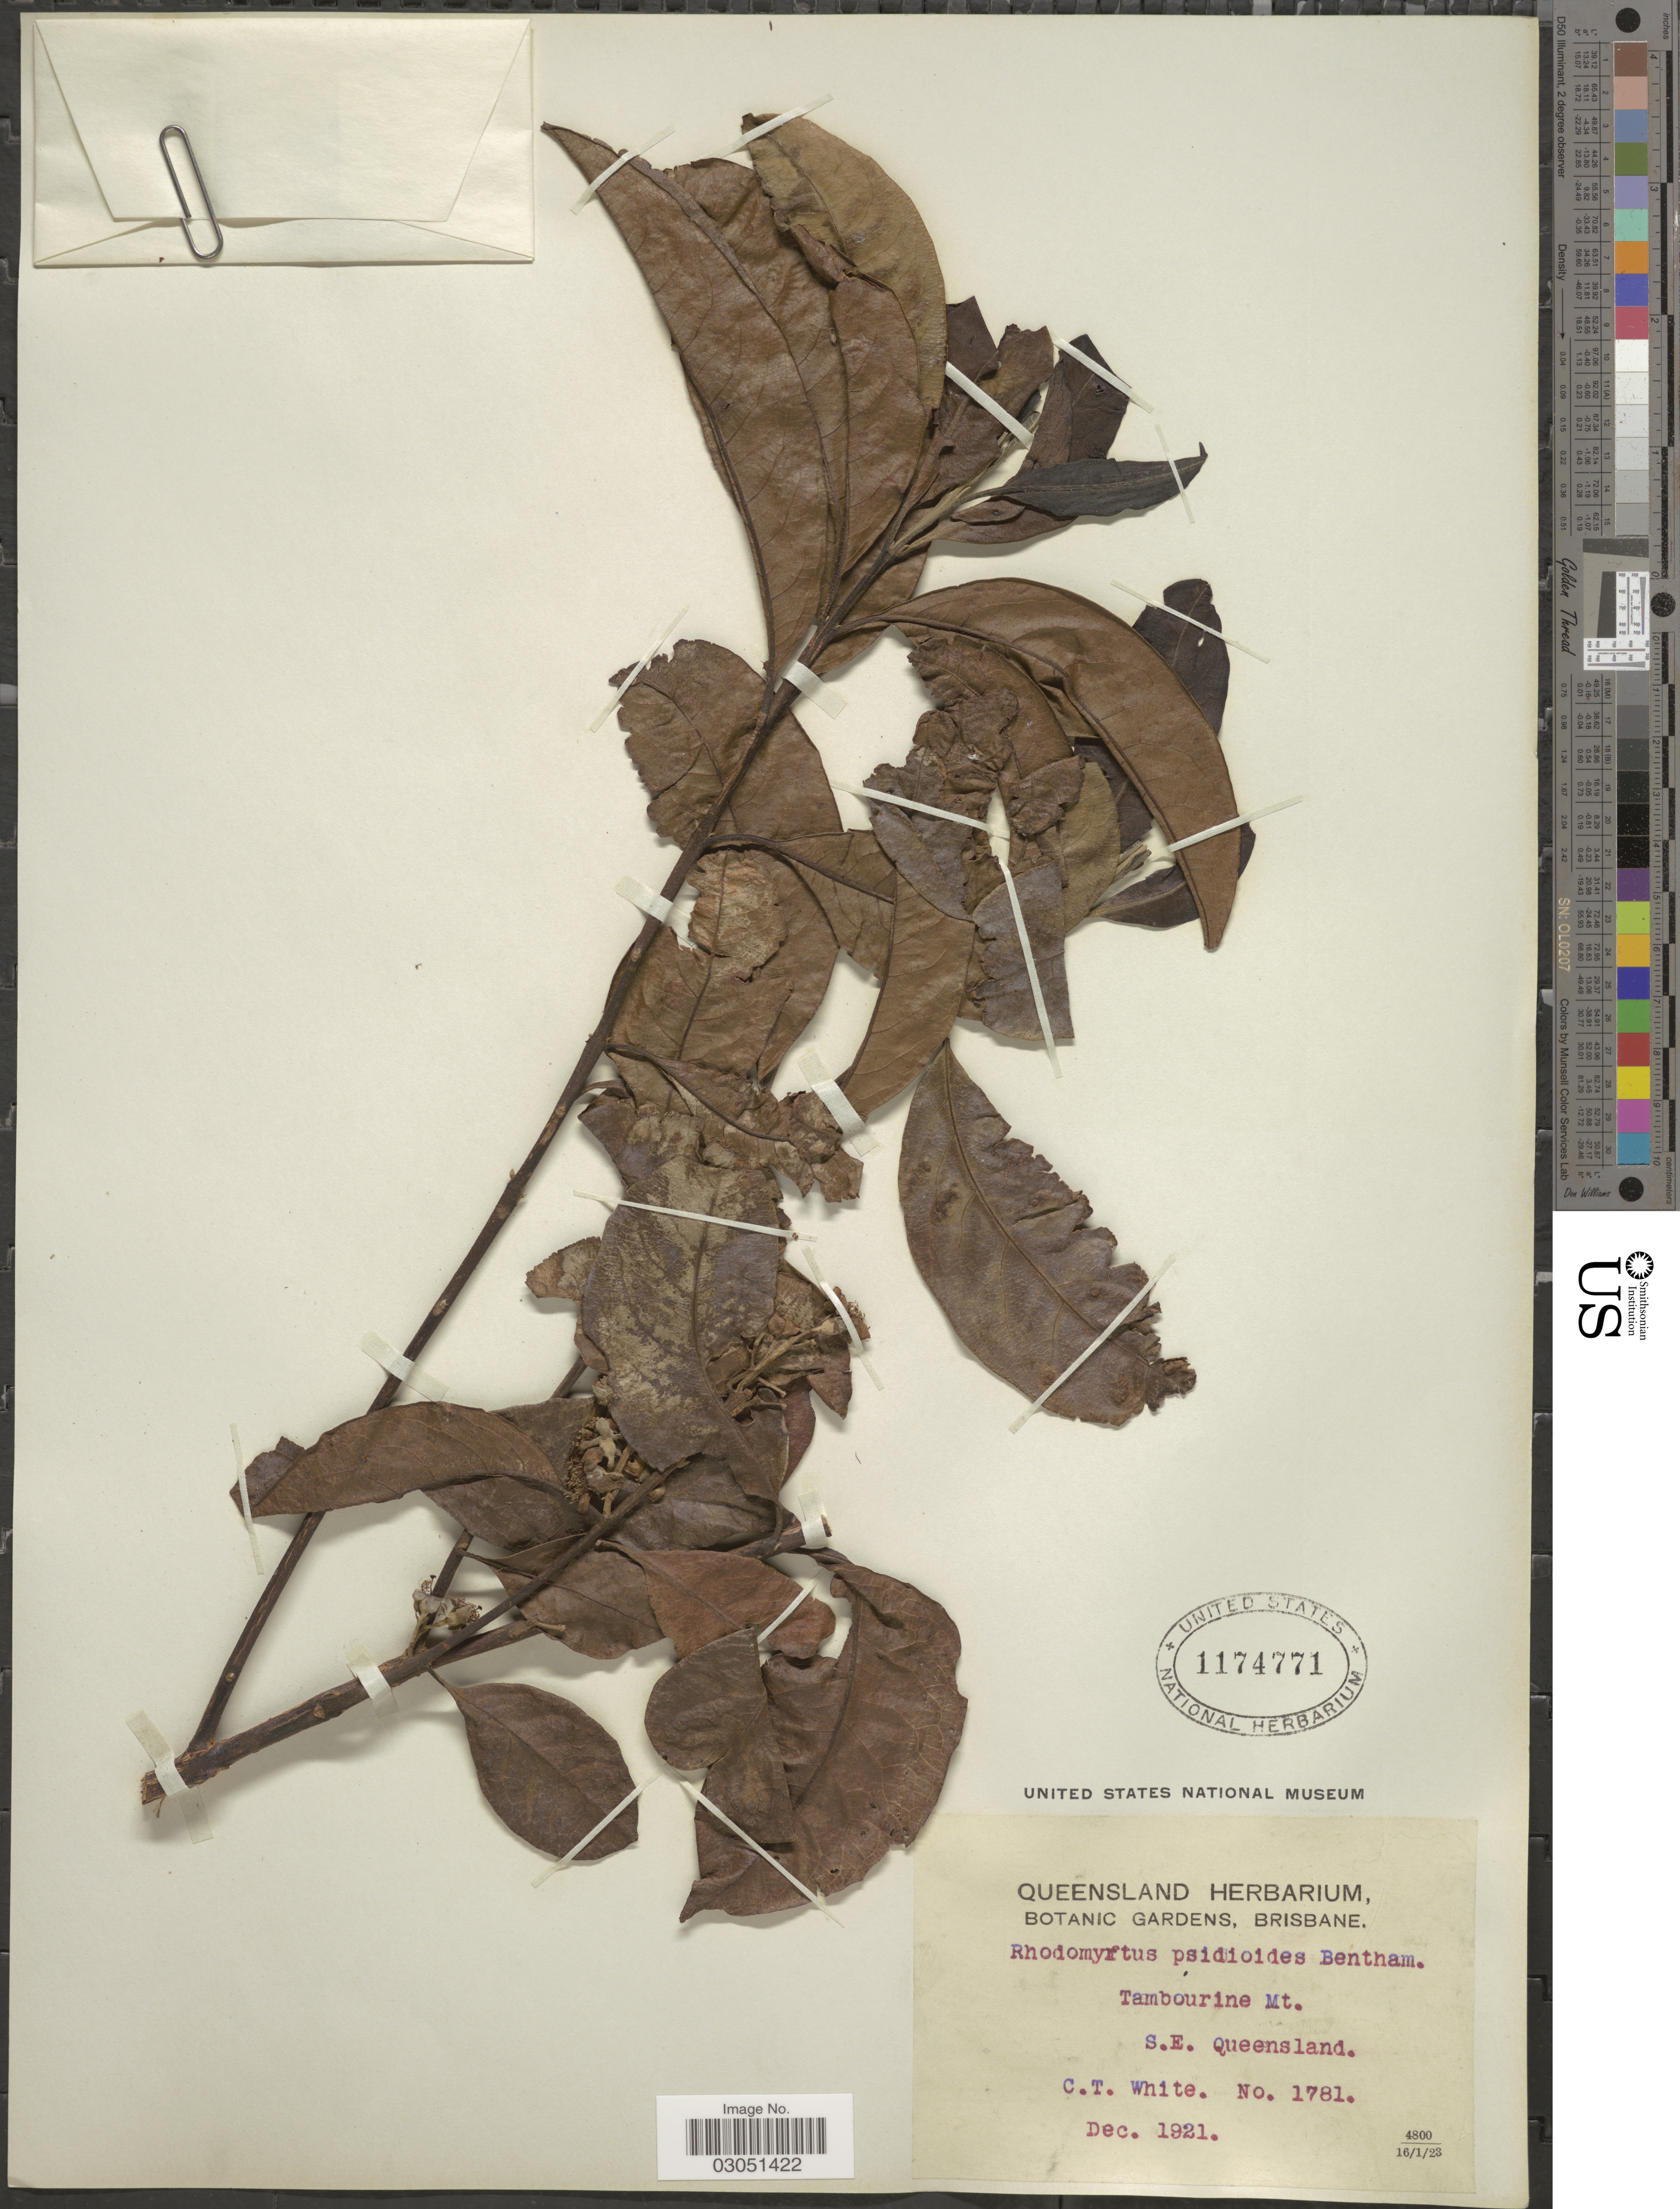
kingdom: Plantae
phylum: Tracheophyta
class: Magnoliopsida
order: Myrtales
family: Myrtaceae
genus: Rhodomyrtus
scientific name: Rhodomyrtus psidioides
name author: (G. Don) Benth.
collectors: C. T. White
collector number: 1781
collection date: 1921-12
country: Australia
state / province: Queensland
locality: Tambourine Mt., S.E. Queensland.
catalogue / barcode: US 1174771